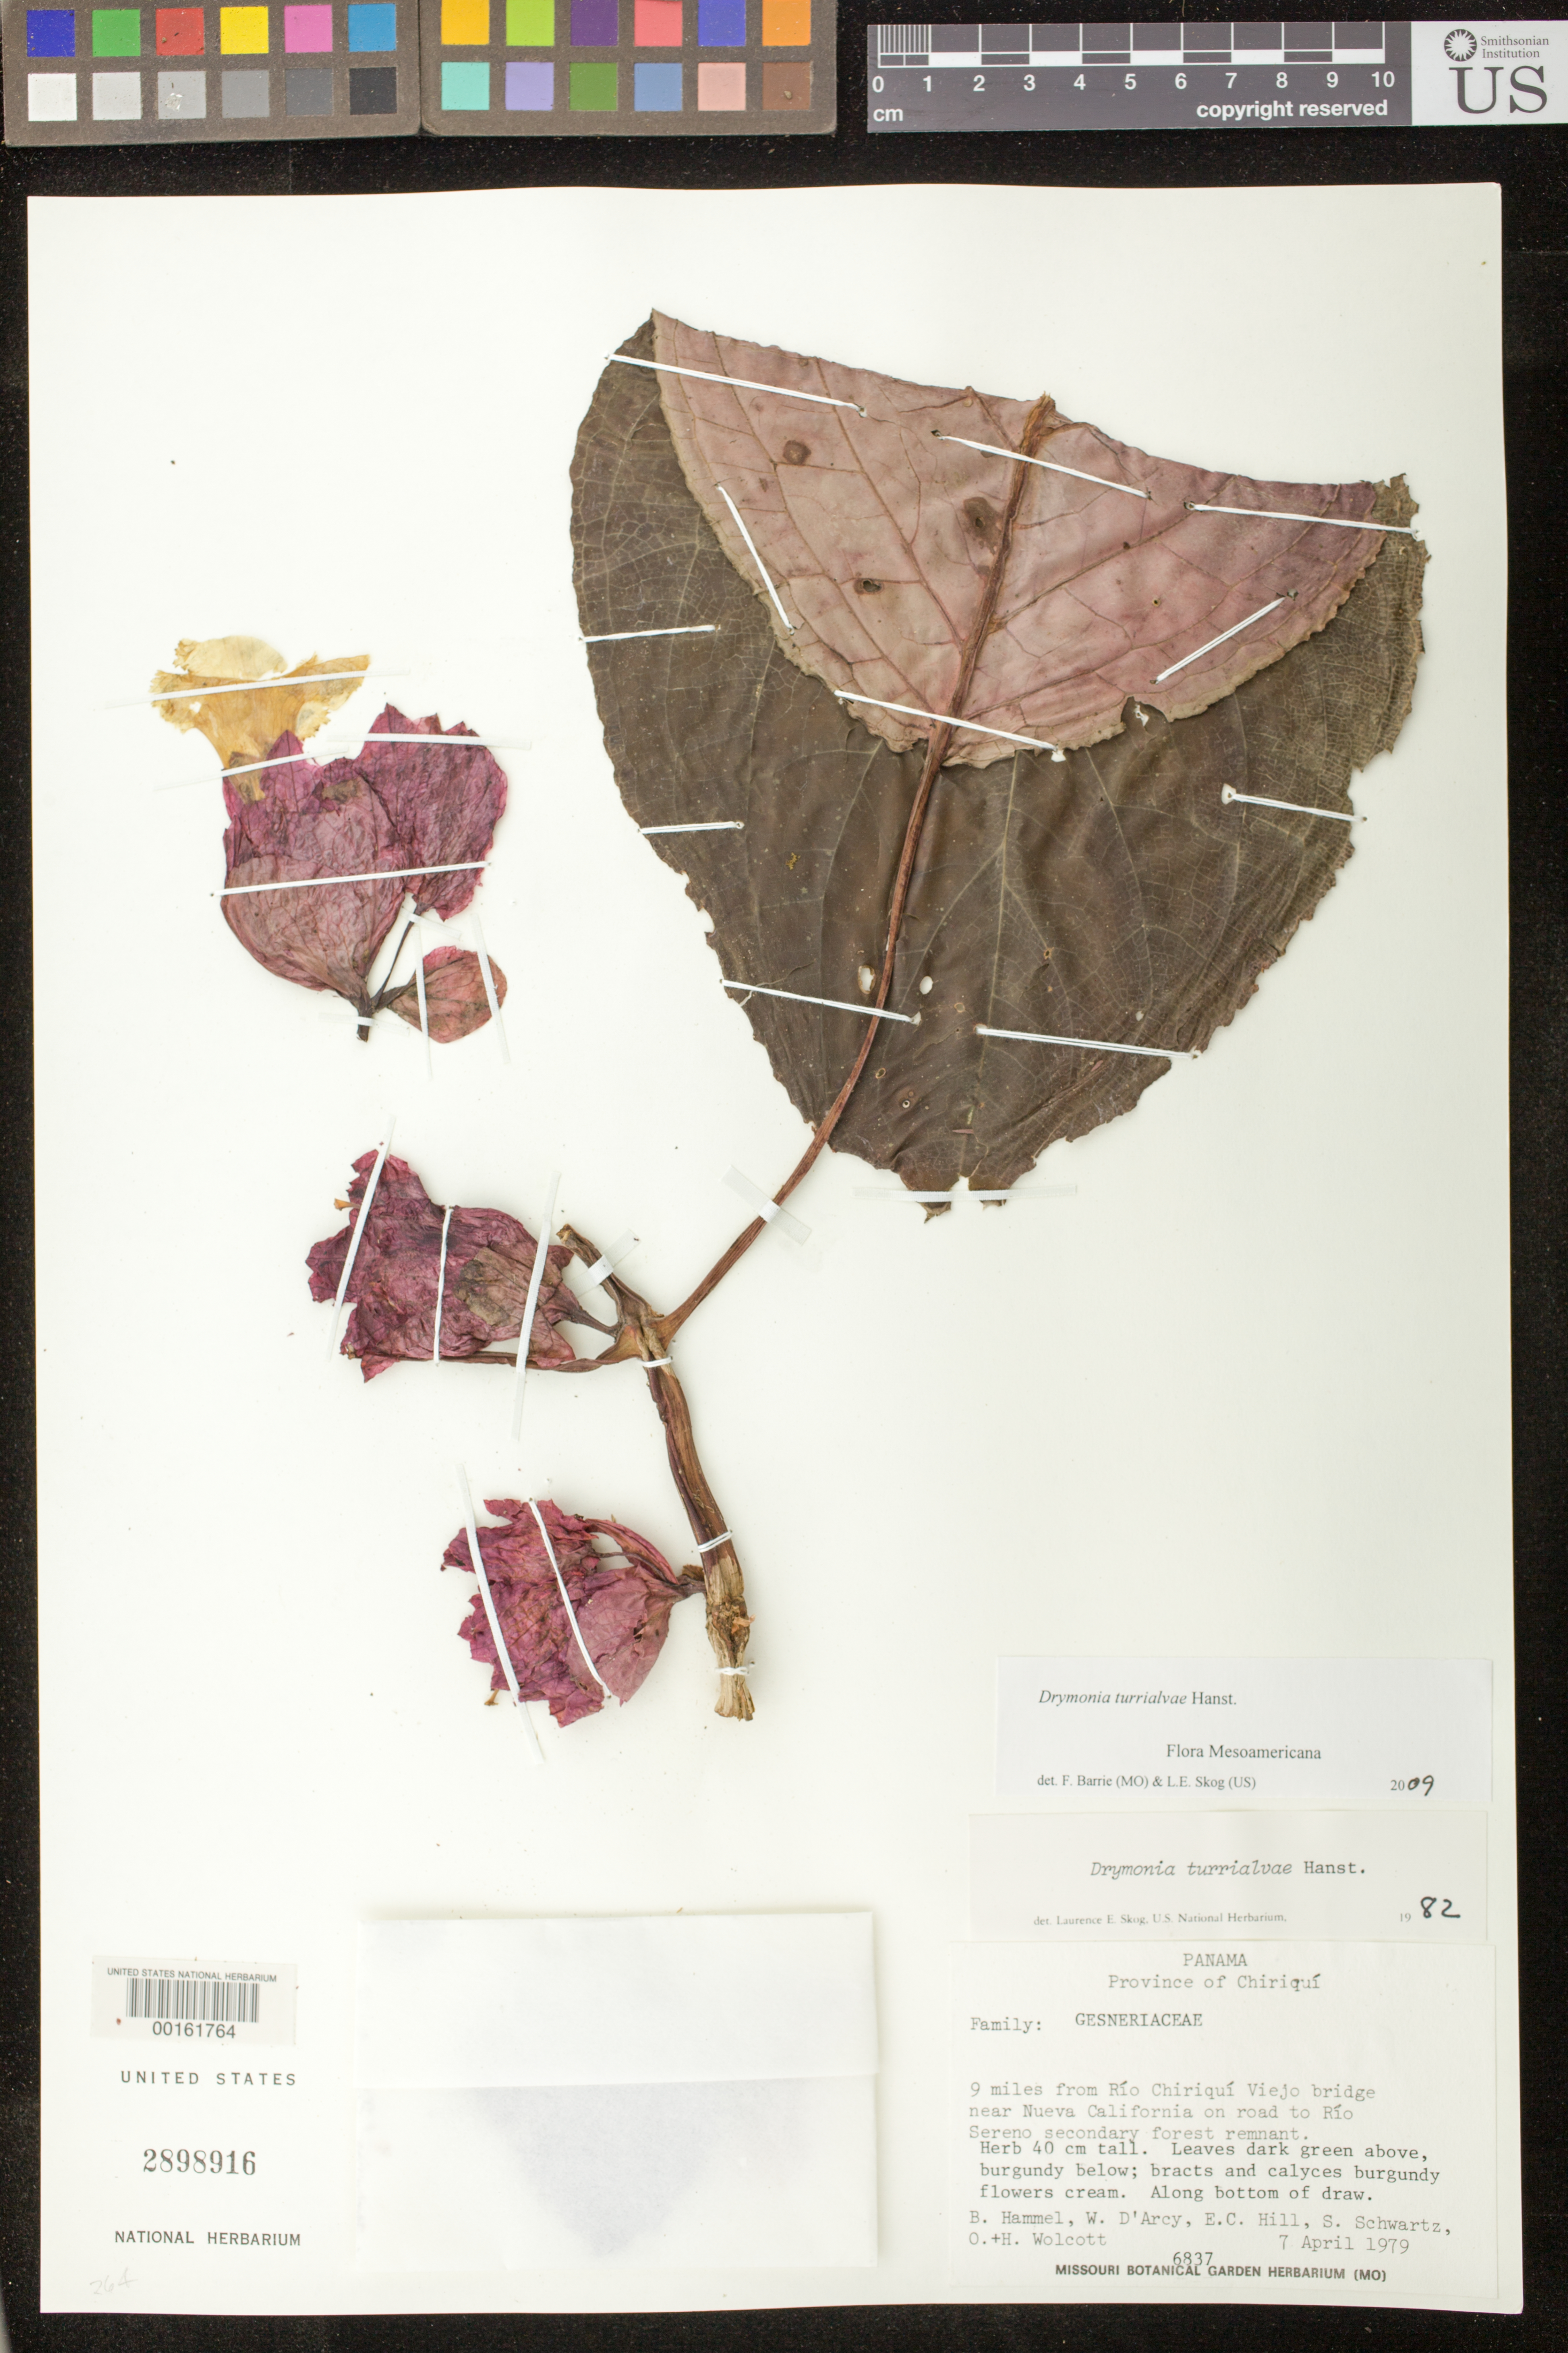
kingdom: Plantae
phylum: Tracheophyta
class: Magnoliopsida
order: Lamiales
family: Gesneriaceae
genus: Drymonia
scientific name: Drymonia turrialvae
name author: Hanst.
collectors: B. Hammel, W. G. D'Arcy, E. C. Hill, S. Schwartz, O. Wolcott & H. Wolcott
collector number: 6837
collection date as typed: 07 Apr 1979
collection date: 1979-04-07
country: Panama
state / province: Chiriquí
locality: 9 mi from Rio Chiriqui Viejo bridge near Nueva California on road to Rio Sereno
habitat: Secondary forest remnant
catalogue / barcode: US 2898916